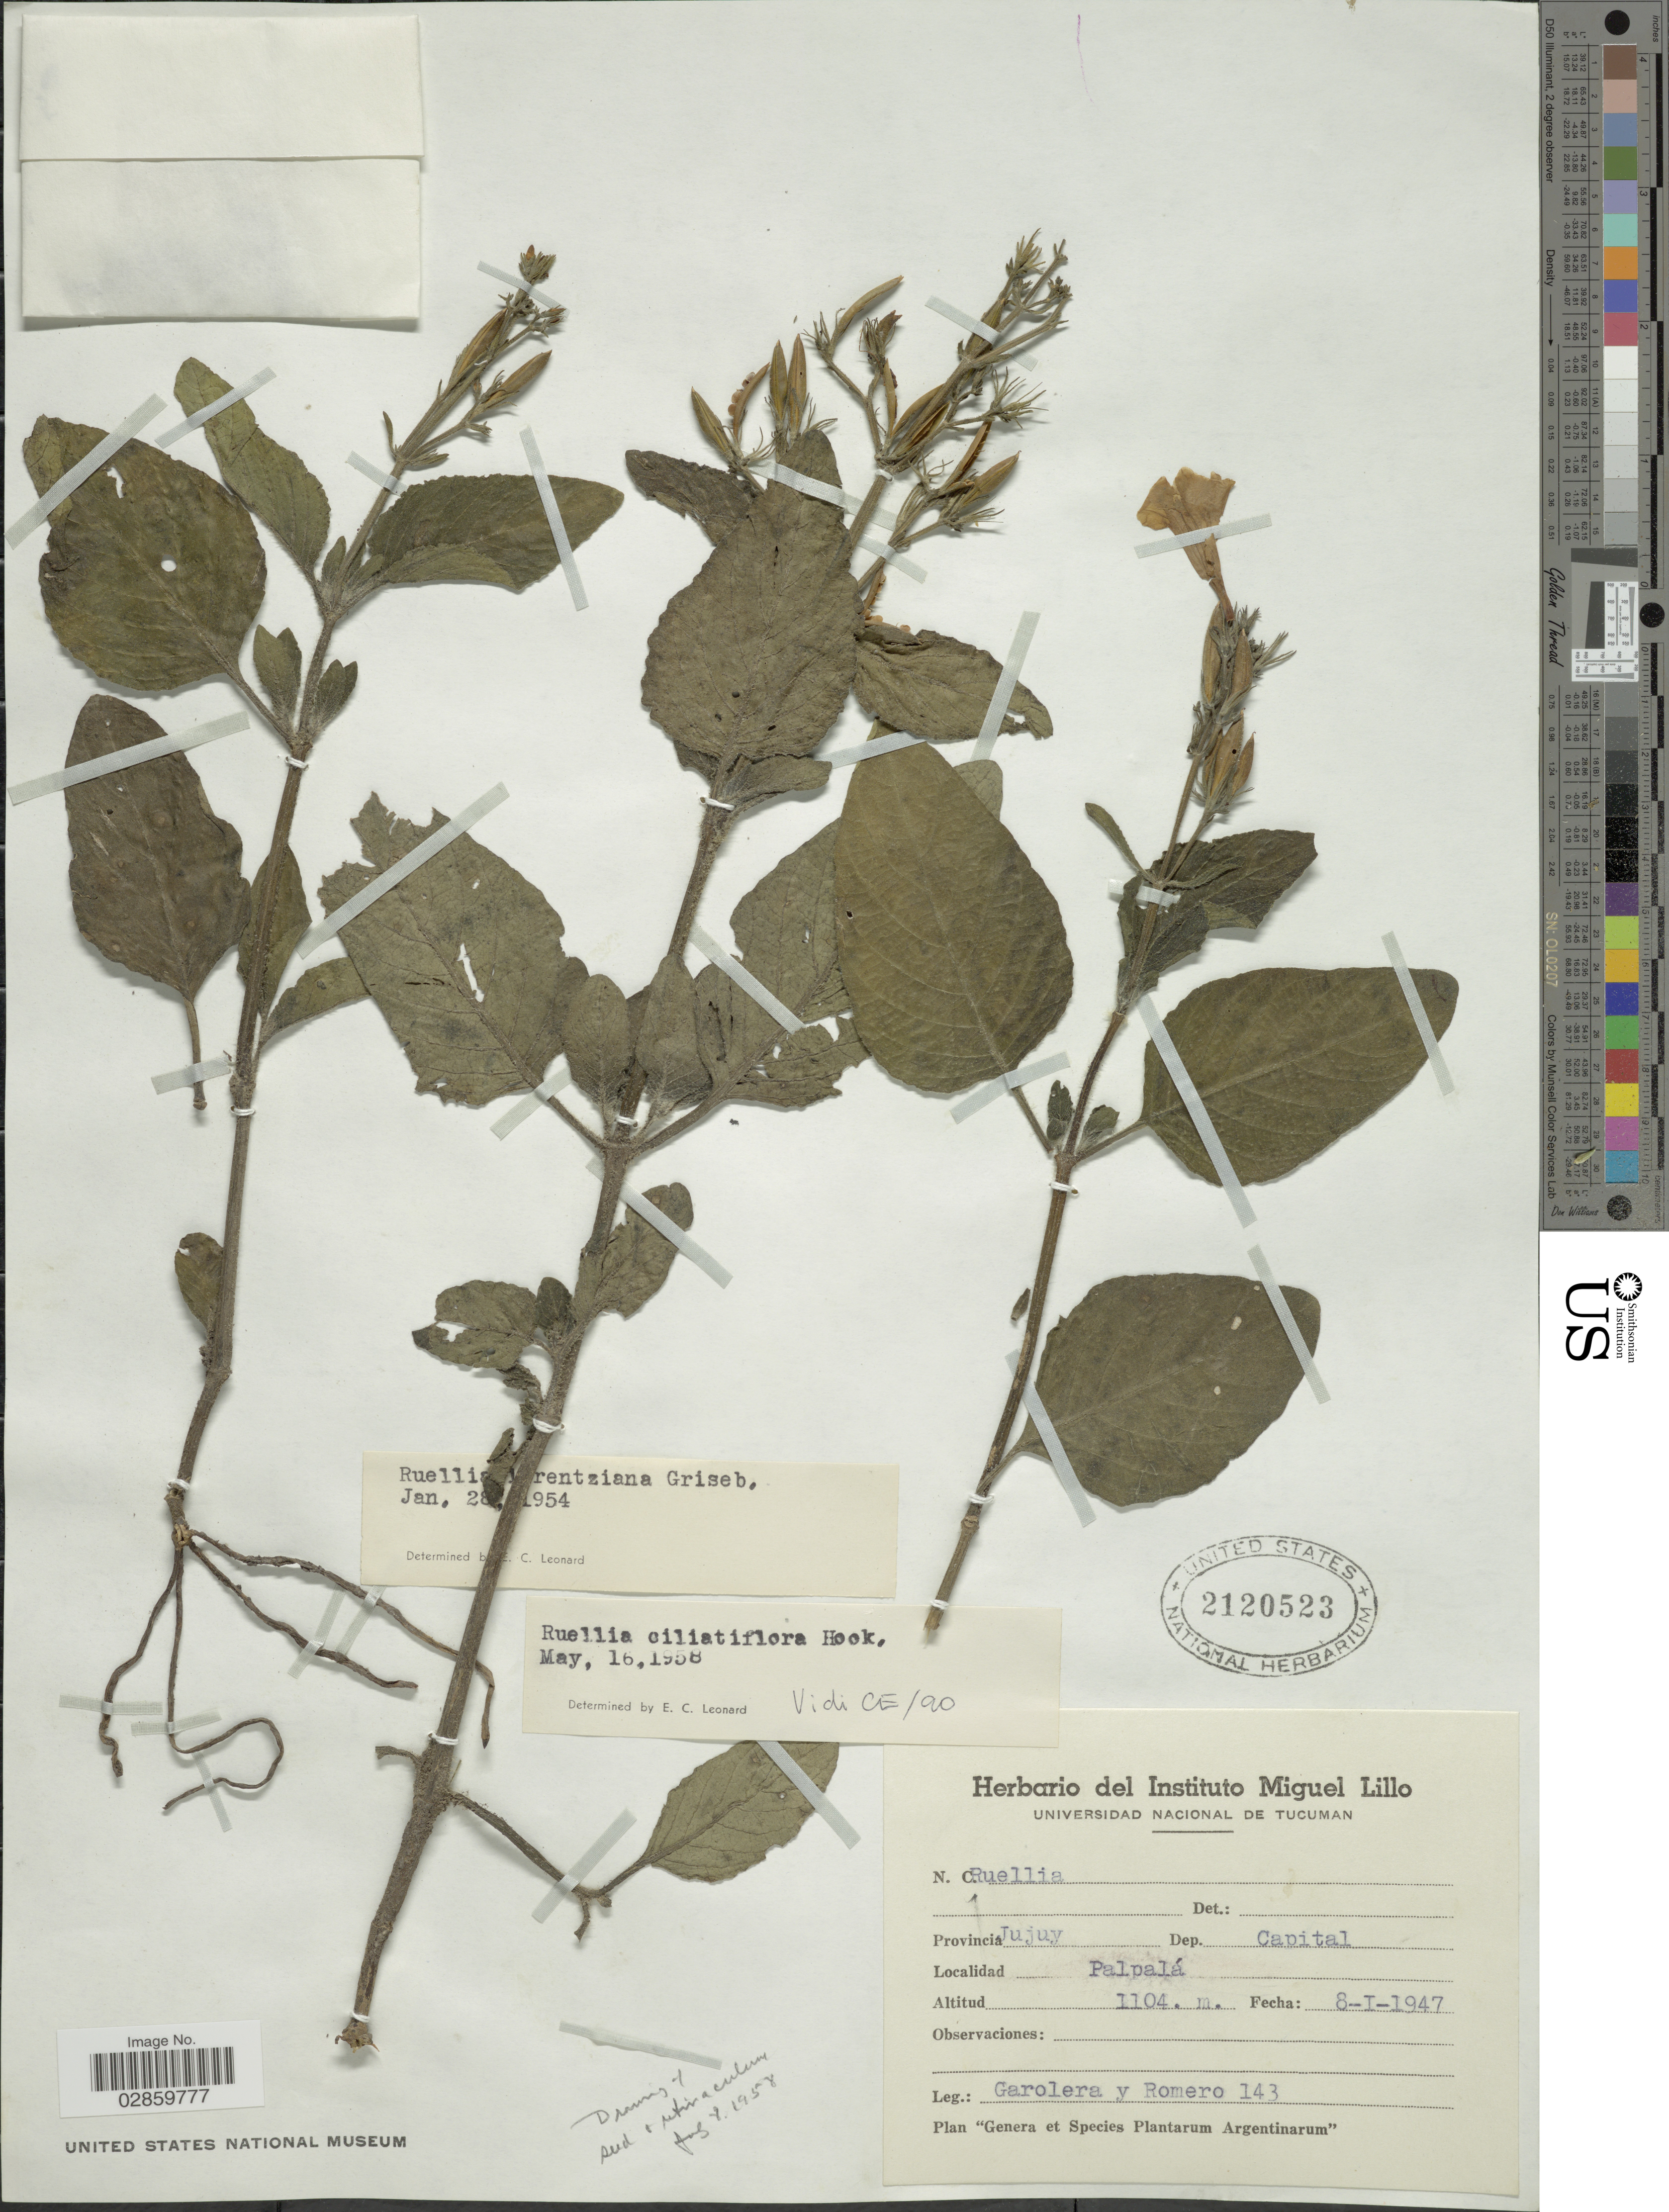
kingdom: Plantae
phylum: Tracheophyta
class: Magnoliopsida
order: Lamiales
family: Acanthaceae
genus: Ruellia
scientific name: Ruellia ciliatiflora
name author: Hook.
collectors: Garolera & -. Romero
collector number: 143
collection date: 1947-01-08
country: Argentina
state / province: Jujuy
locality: Dep. Capital. Palpalá.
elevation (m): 1104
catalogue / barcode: US 2120523